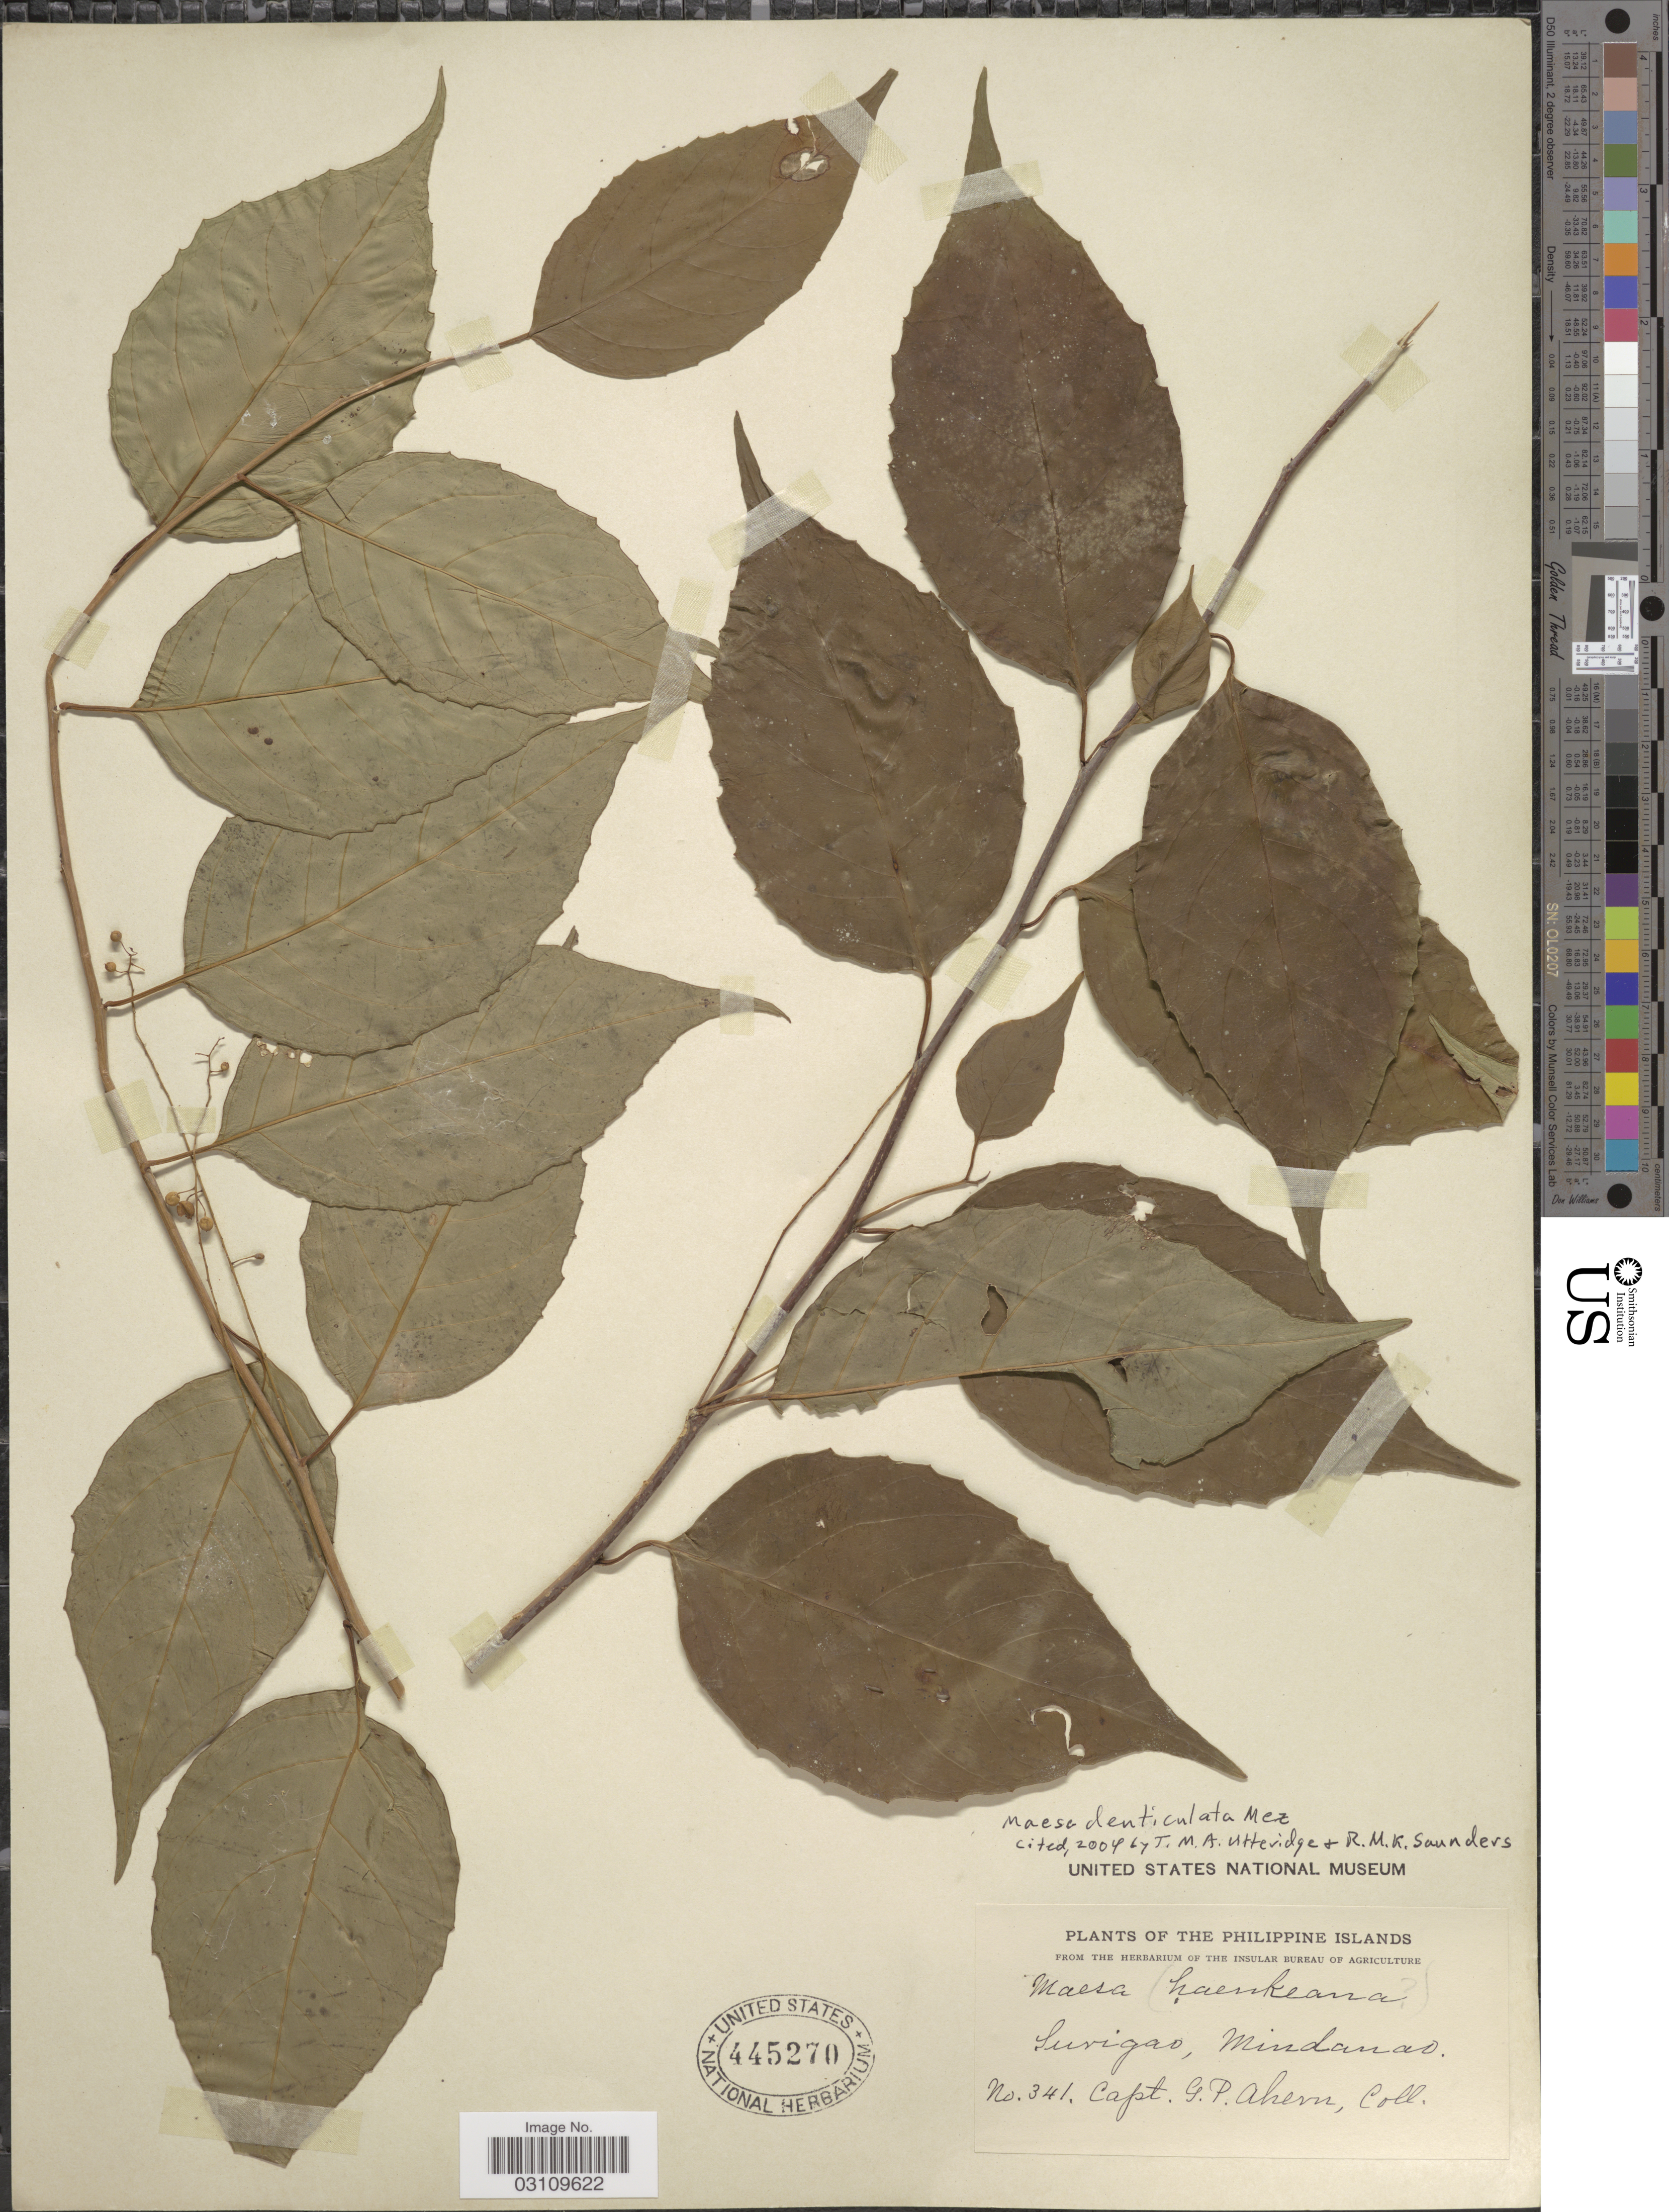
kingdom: Plantae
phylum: Tracheophyta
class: Magnoliopsida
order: Ericales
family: Primulaceae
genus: Maesa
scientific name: Maesa denticulata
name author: Mez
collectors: G. Ahern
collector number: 341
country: Philippines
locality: Prov. Surigao, Island Mindanao.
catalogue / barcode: US 445270